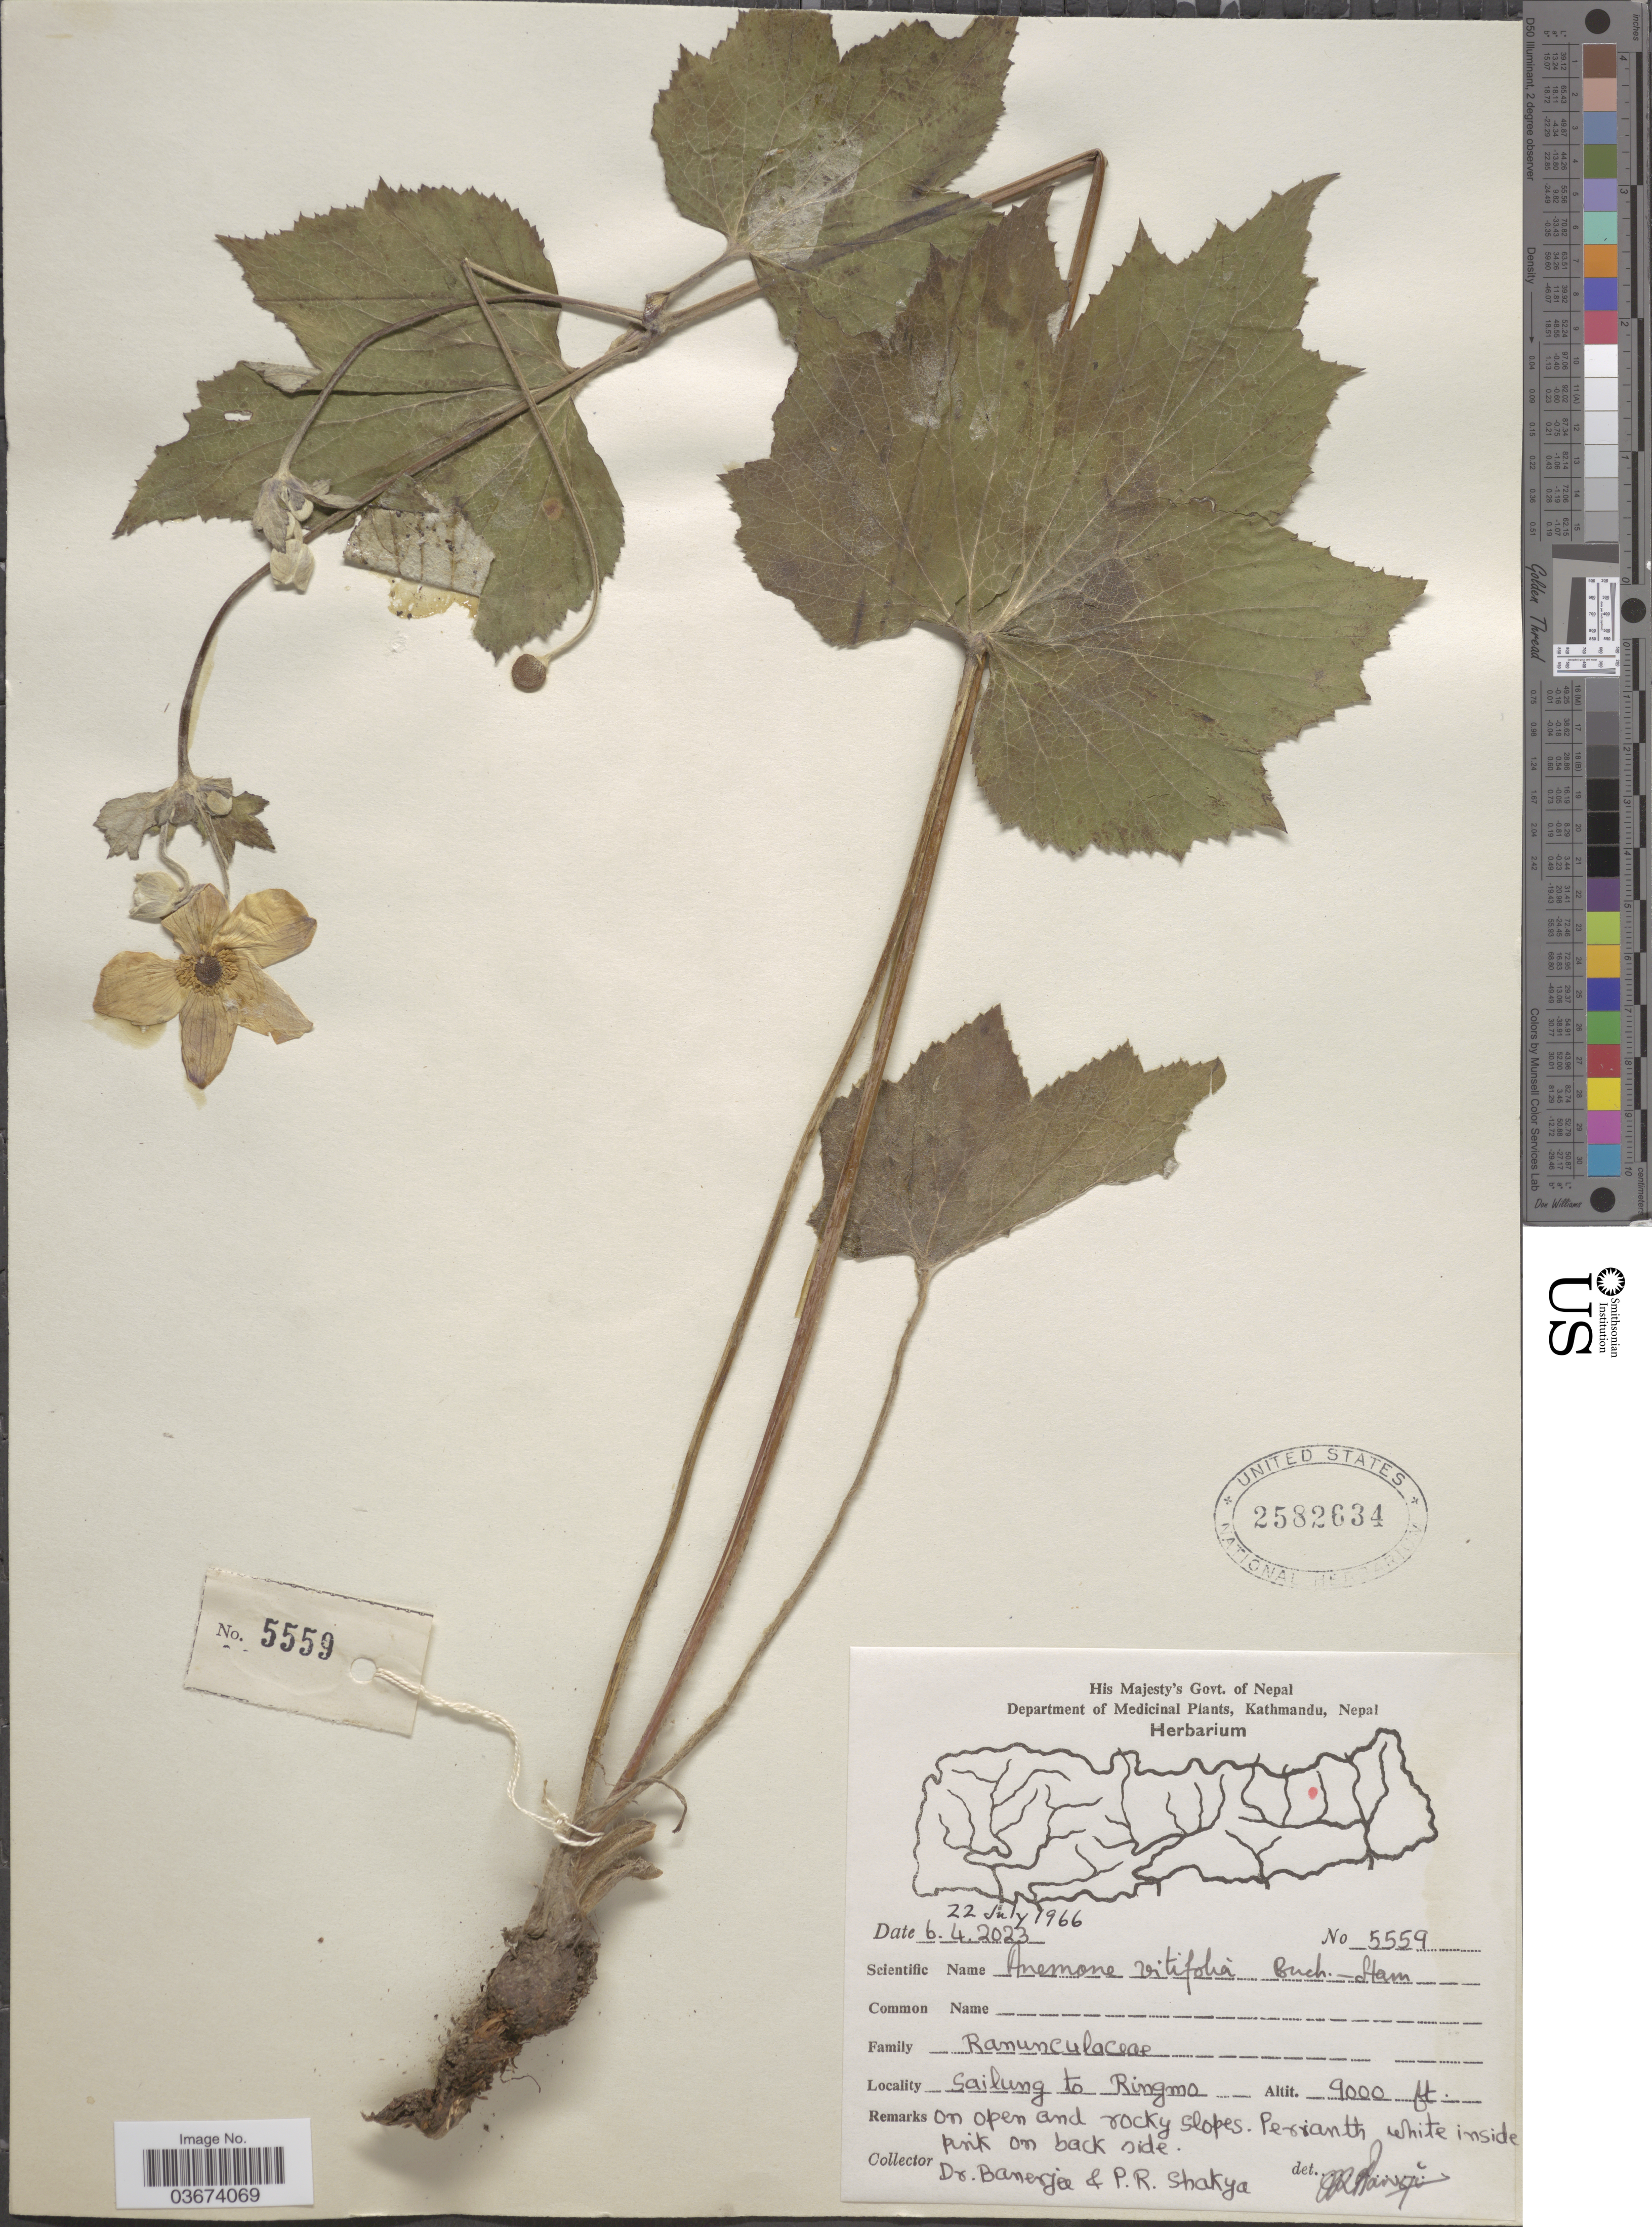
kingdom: Plantae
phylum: Tracheophyta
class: Magnoliopsida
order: Ranunculales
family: Ranunculaceae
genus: Anemone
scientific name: Anemone vitifolia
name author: Buch.-Ham. ex DC.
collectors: -. Banerjee & P. Shakya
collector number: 5559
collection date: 1966-07-22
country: Nepal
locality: Sailung to Ringmo.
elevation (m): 2743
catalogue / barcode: US 2582634